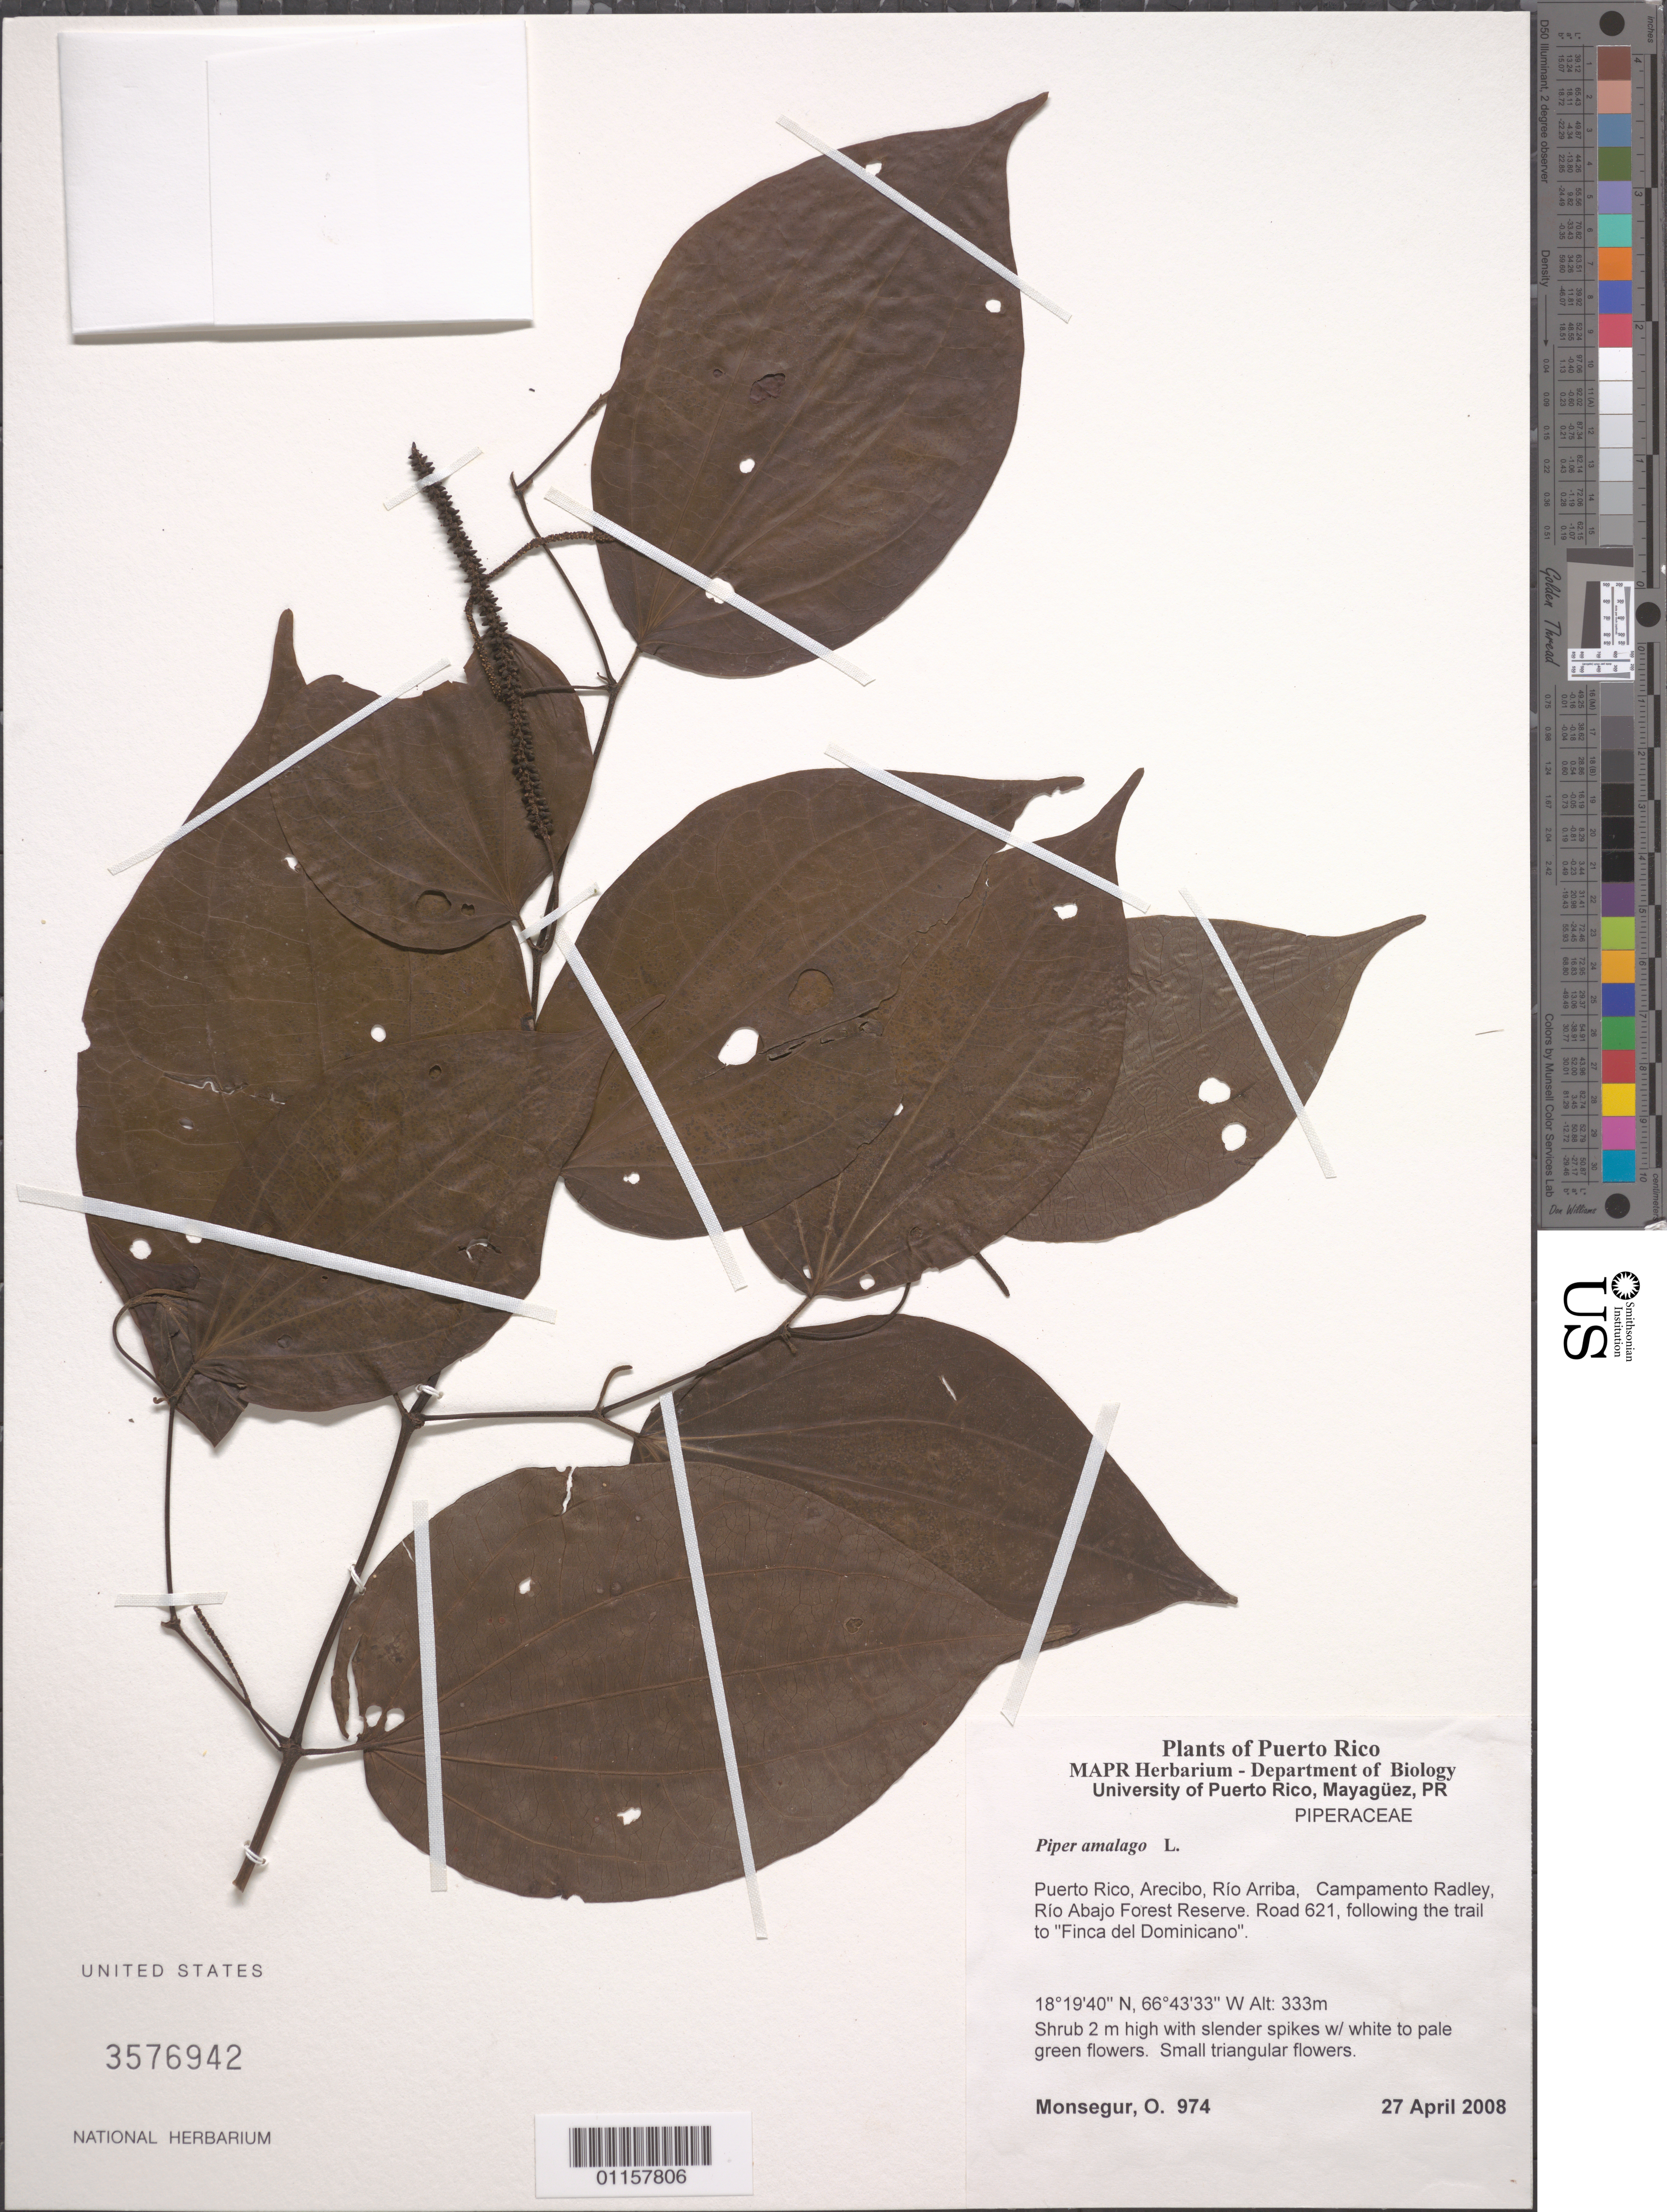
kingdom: Plantae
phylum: Tracheophyta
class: Magnoliopsida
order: Piperales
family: Piperaceae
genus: Piper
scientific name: Piper amalago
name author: L.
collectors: O. Monsegur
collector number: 974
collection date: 2008-04-27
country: Puerto Rico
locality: Arecibo, Río Arriba, Campamento Radley, Río Abajo Forest Reserve. Road 621, following the trail to "Finca del Dominicano'.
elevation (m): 333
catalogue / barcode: US 3576942